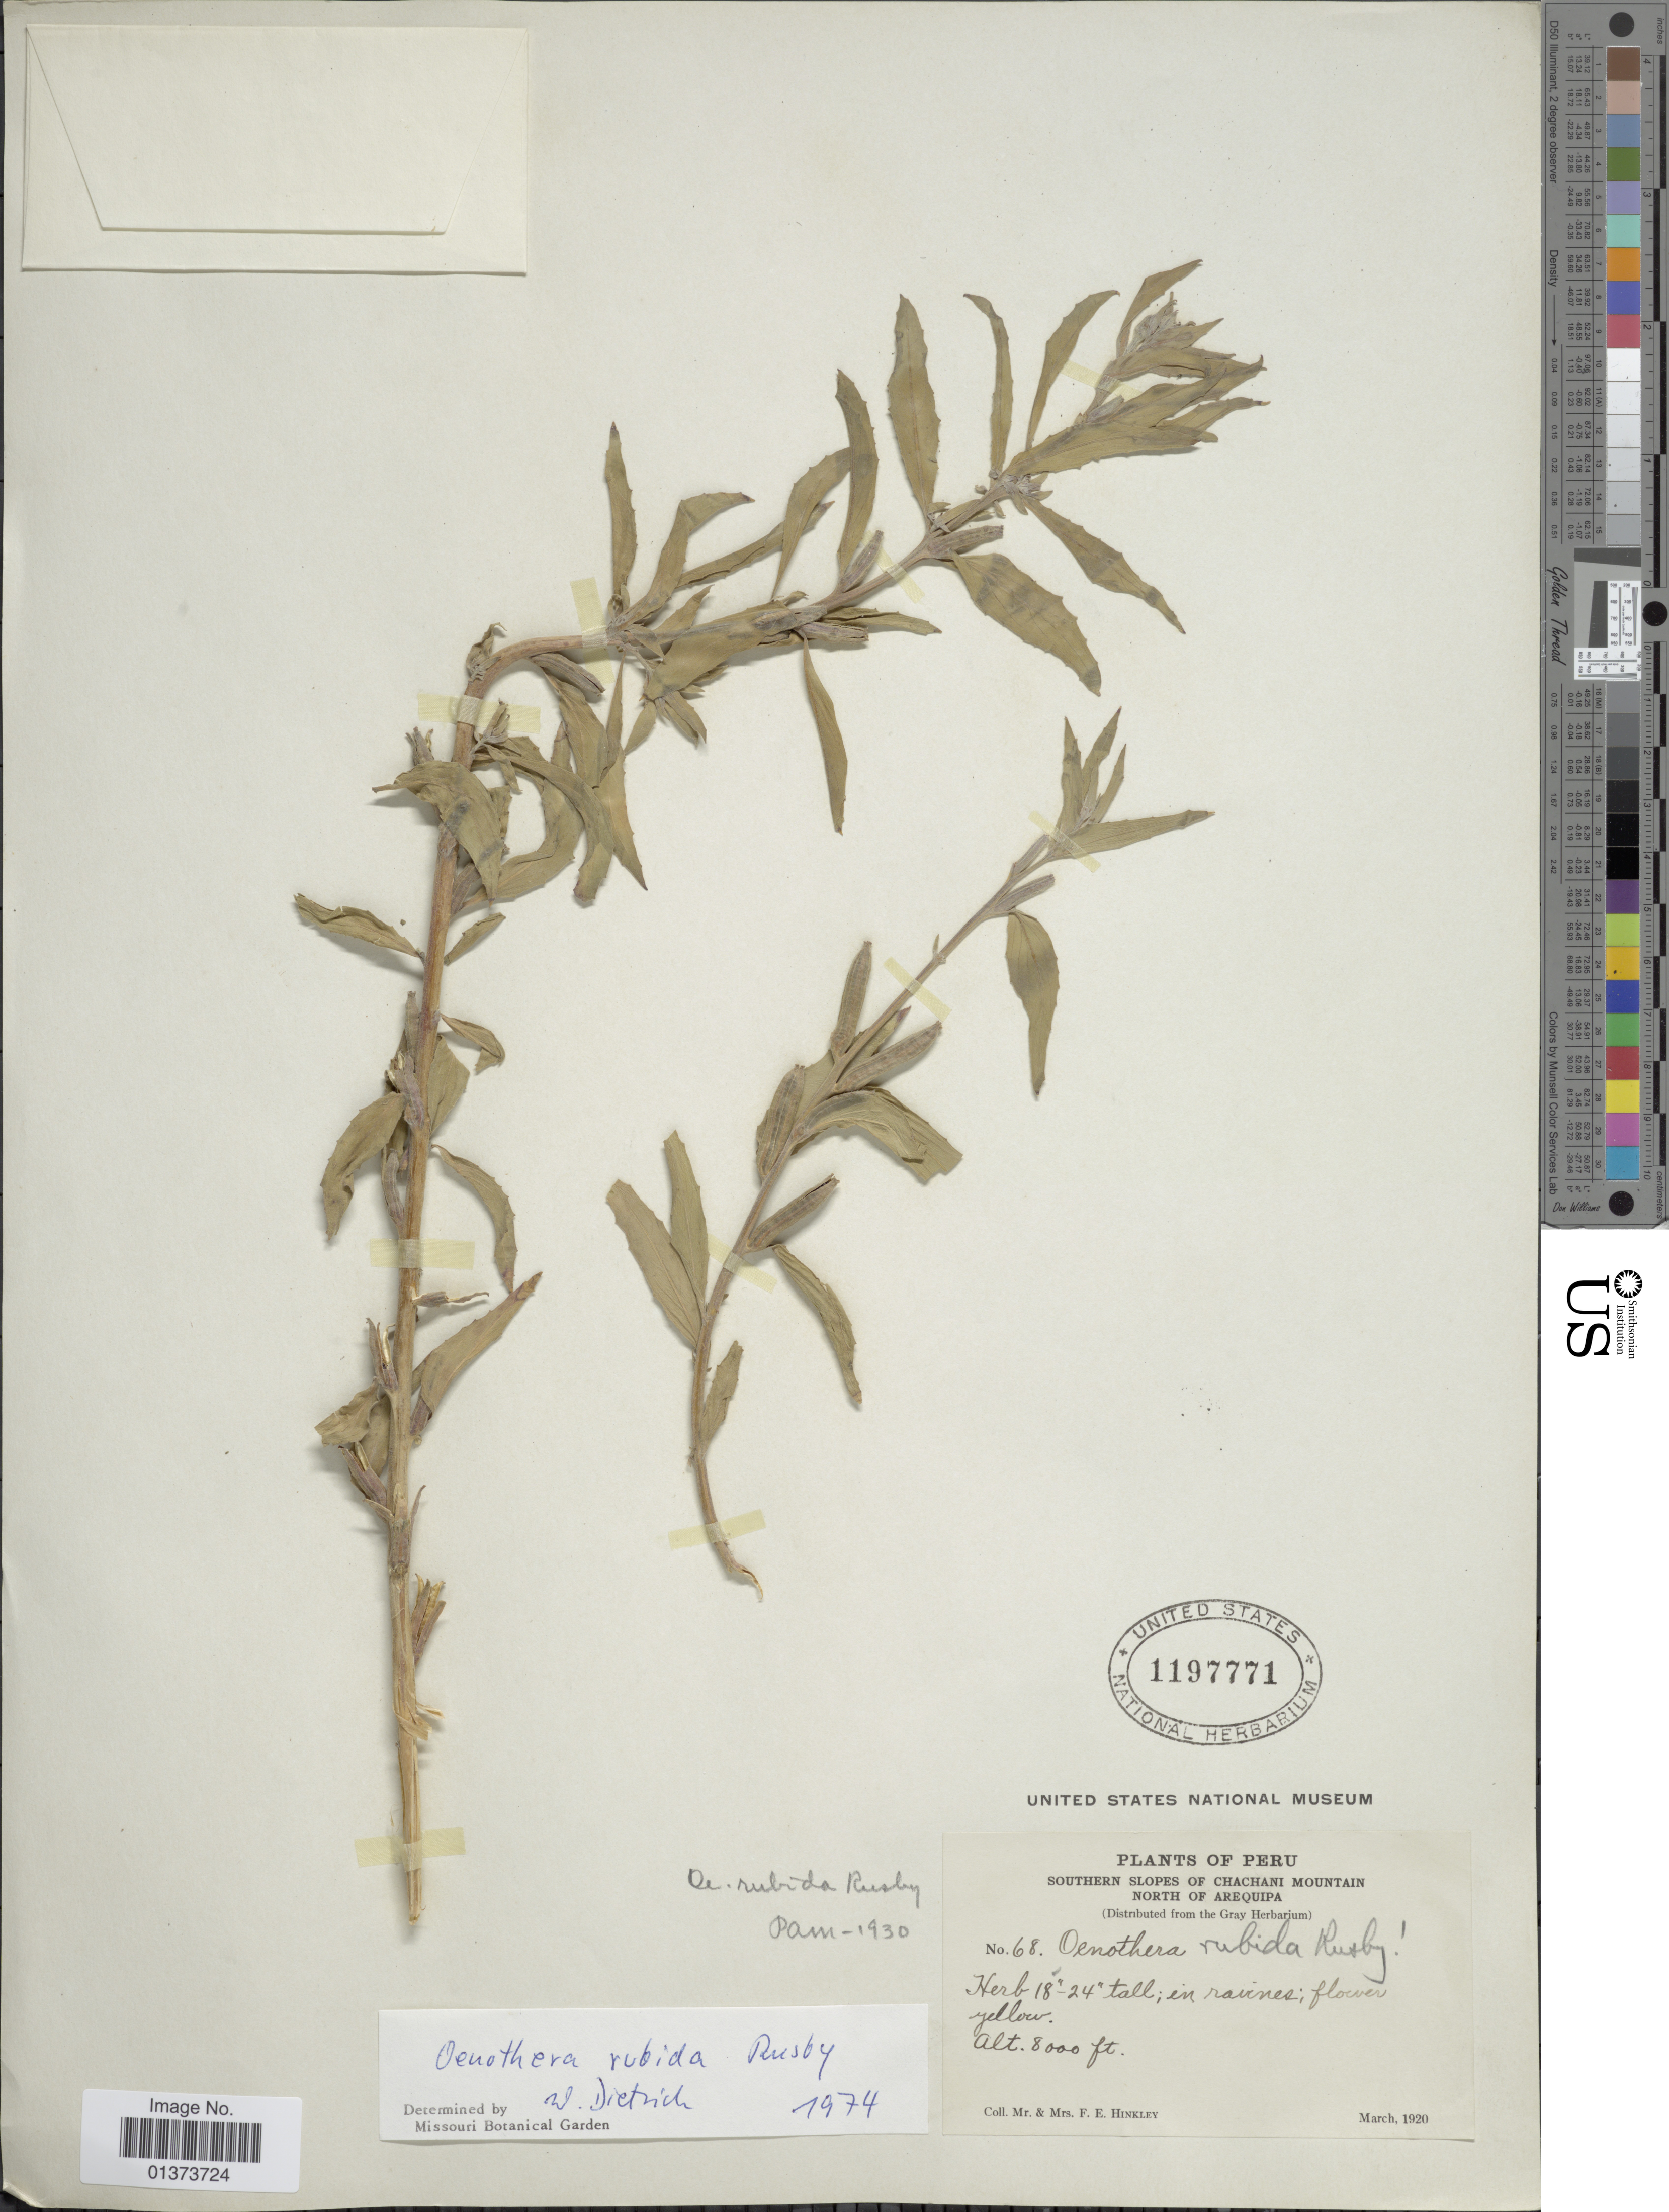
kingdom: Plantae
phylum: Tracheophyta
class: Magnoliopsida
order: Myrtales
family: Onagraceae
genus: Oenothera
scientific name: Oenothera sandiana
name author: Hassk.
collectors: F. Hinkley & F. Hinkley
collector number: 68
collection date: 1920-03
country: Peru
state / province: Arequipa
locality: Southern slopes of Chachani Mountain, North of Arequipa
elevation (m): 2438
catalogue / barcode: US 1197771